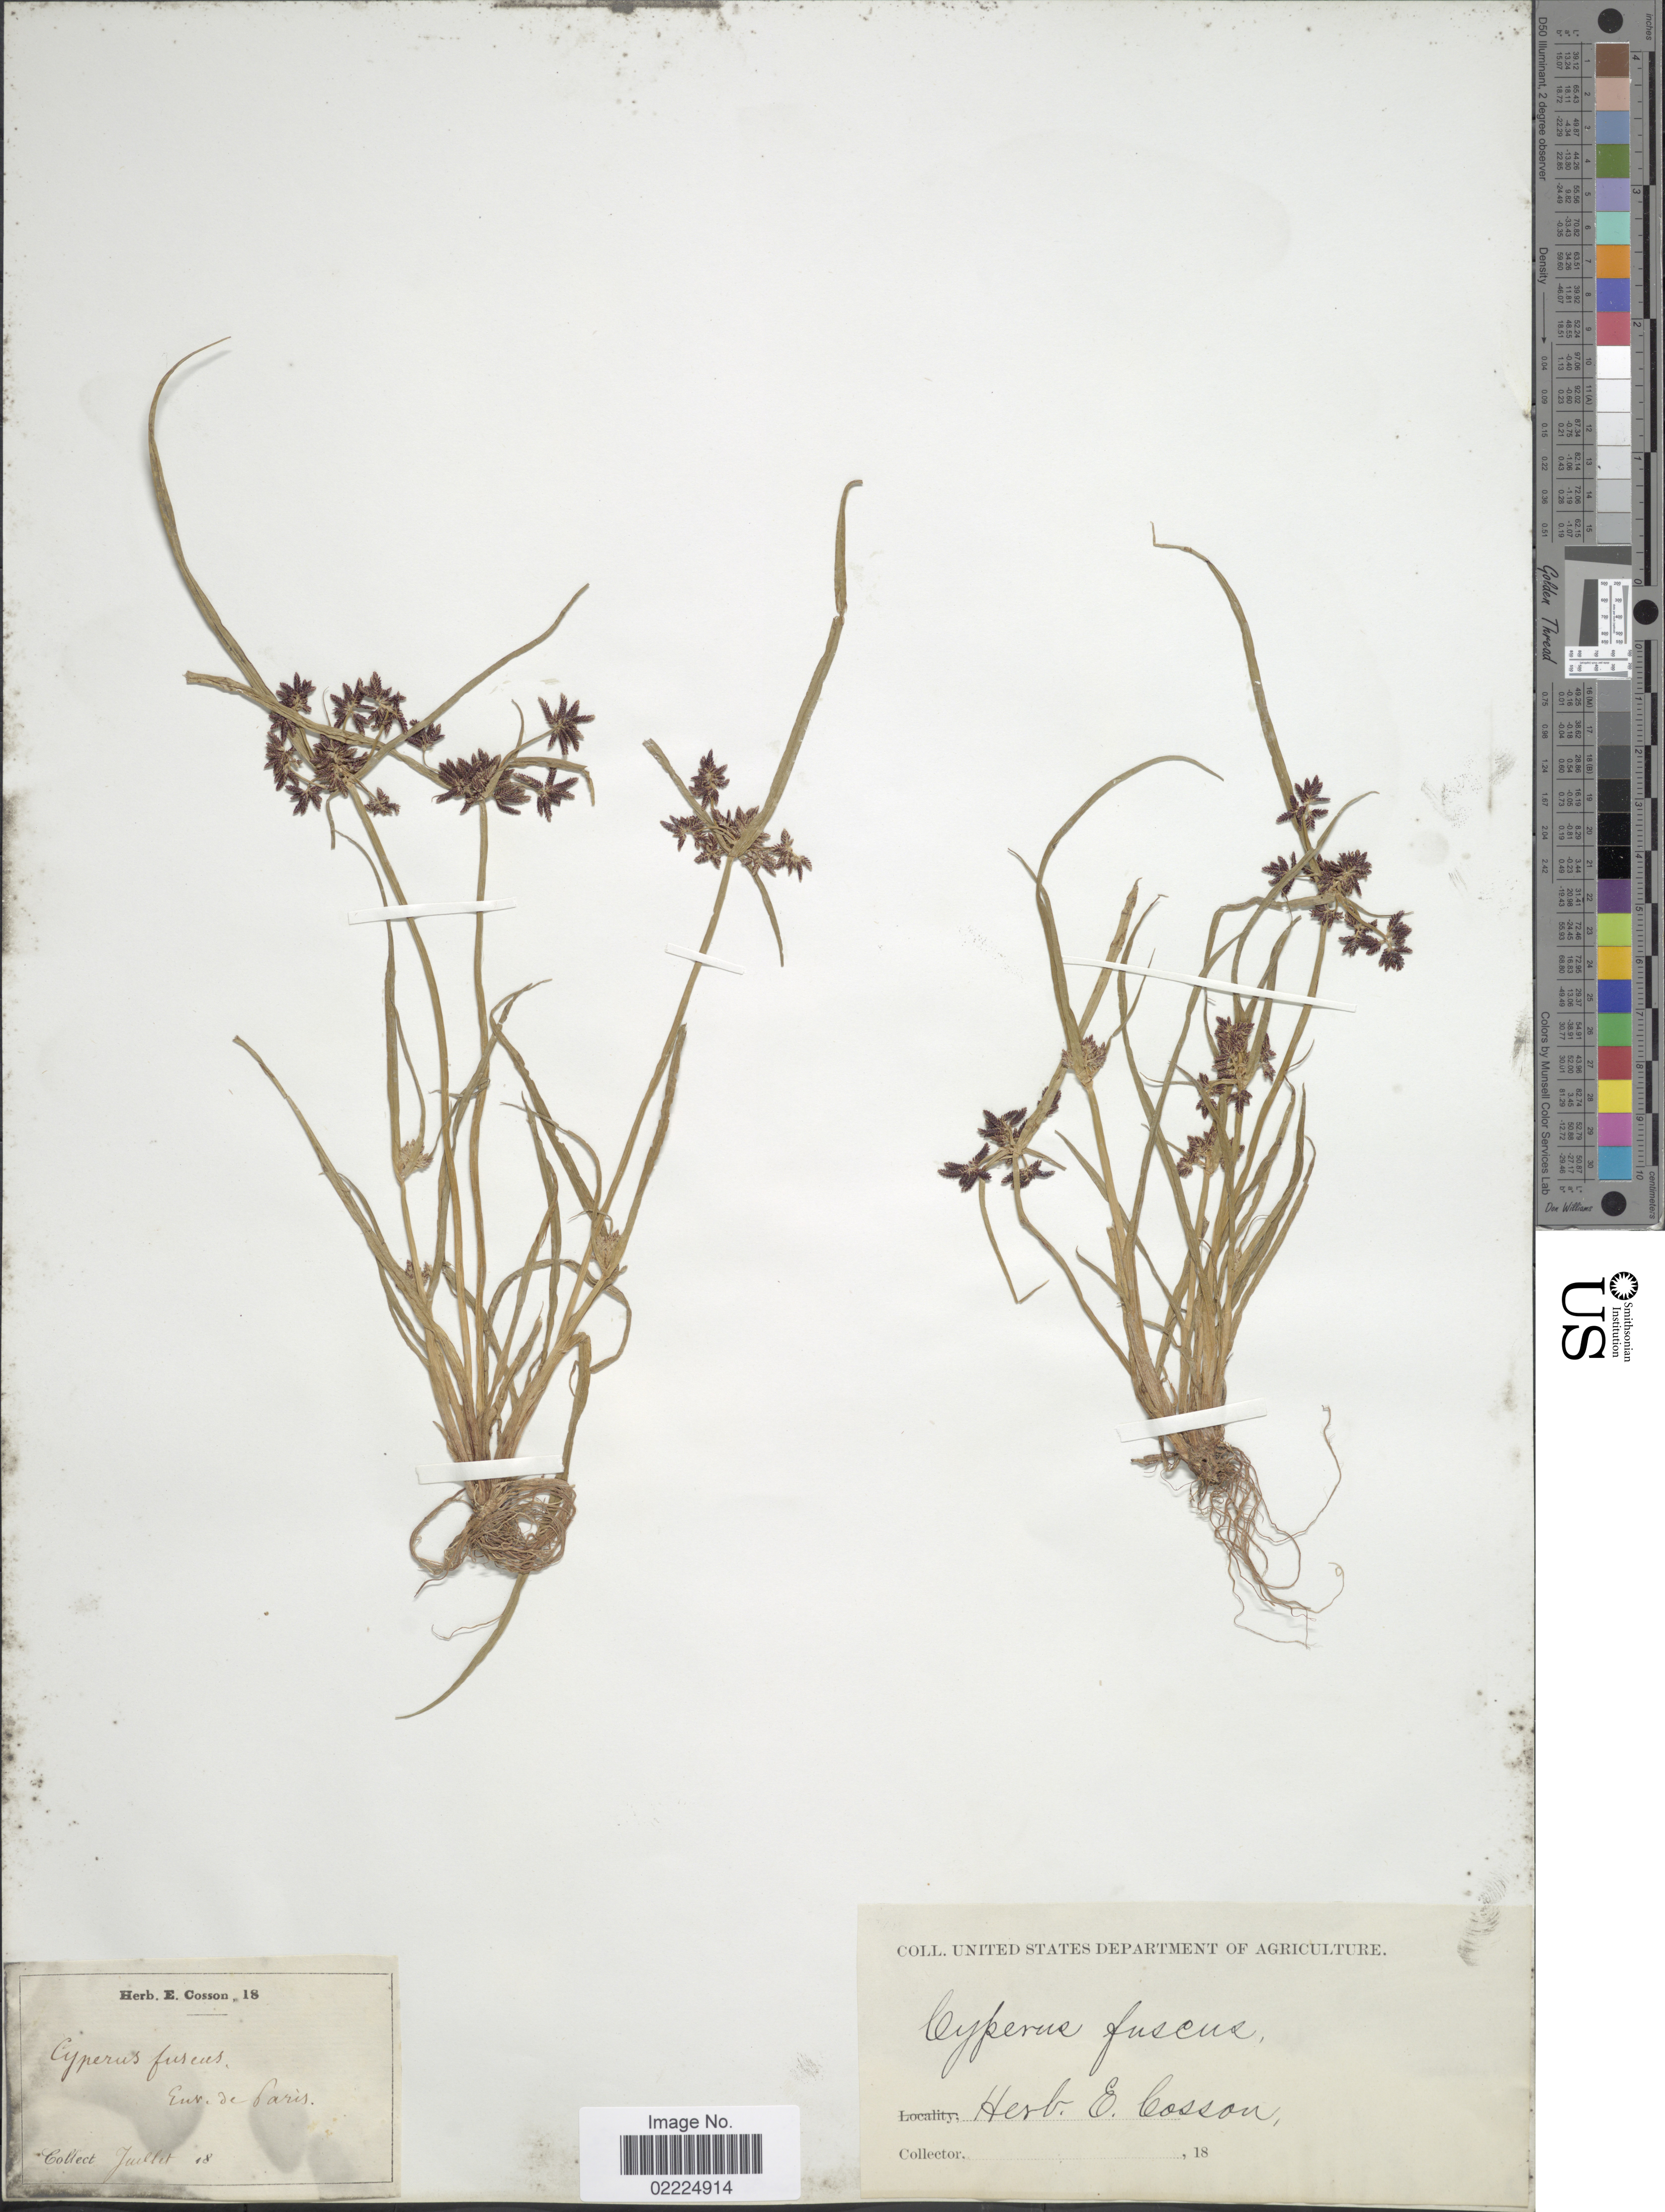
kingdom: Plantae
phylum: Tracheophyta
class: Liliopsida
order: Poales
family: Cyperaceae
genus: Cyperus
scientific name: Cyperus fuscus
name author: L.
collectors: ex herb. Cosson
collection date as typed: Transcribed d/m/y: /7/18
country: France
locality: Env. de Paris.